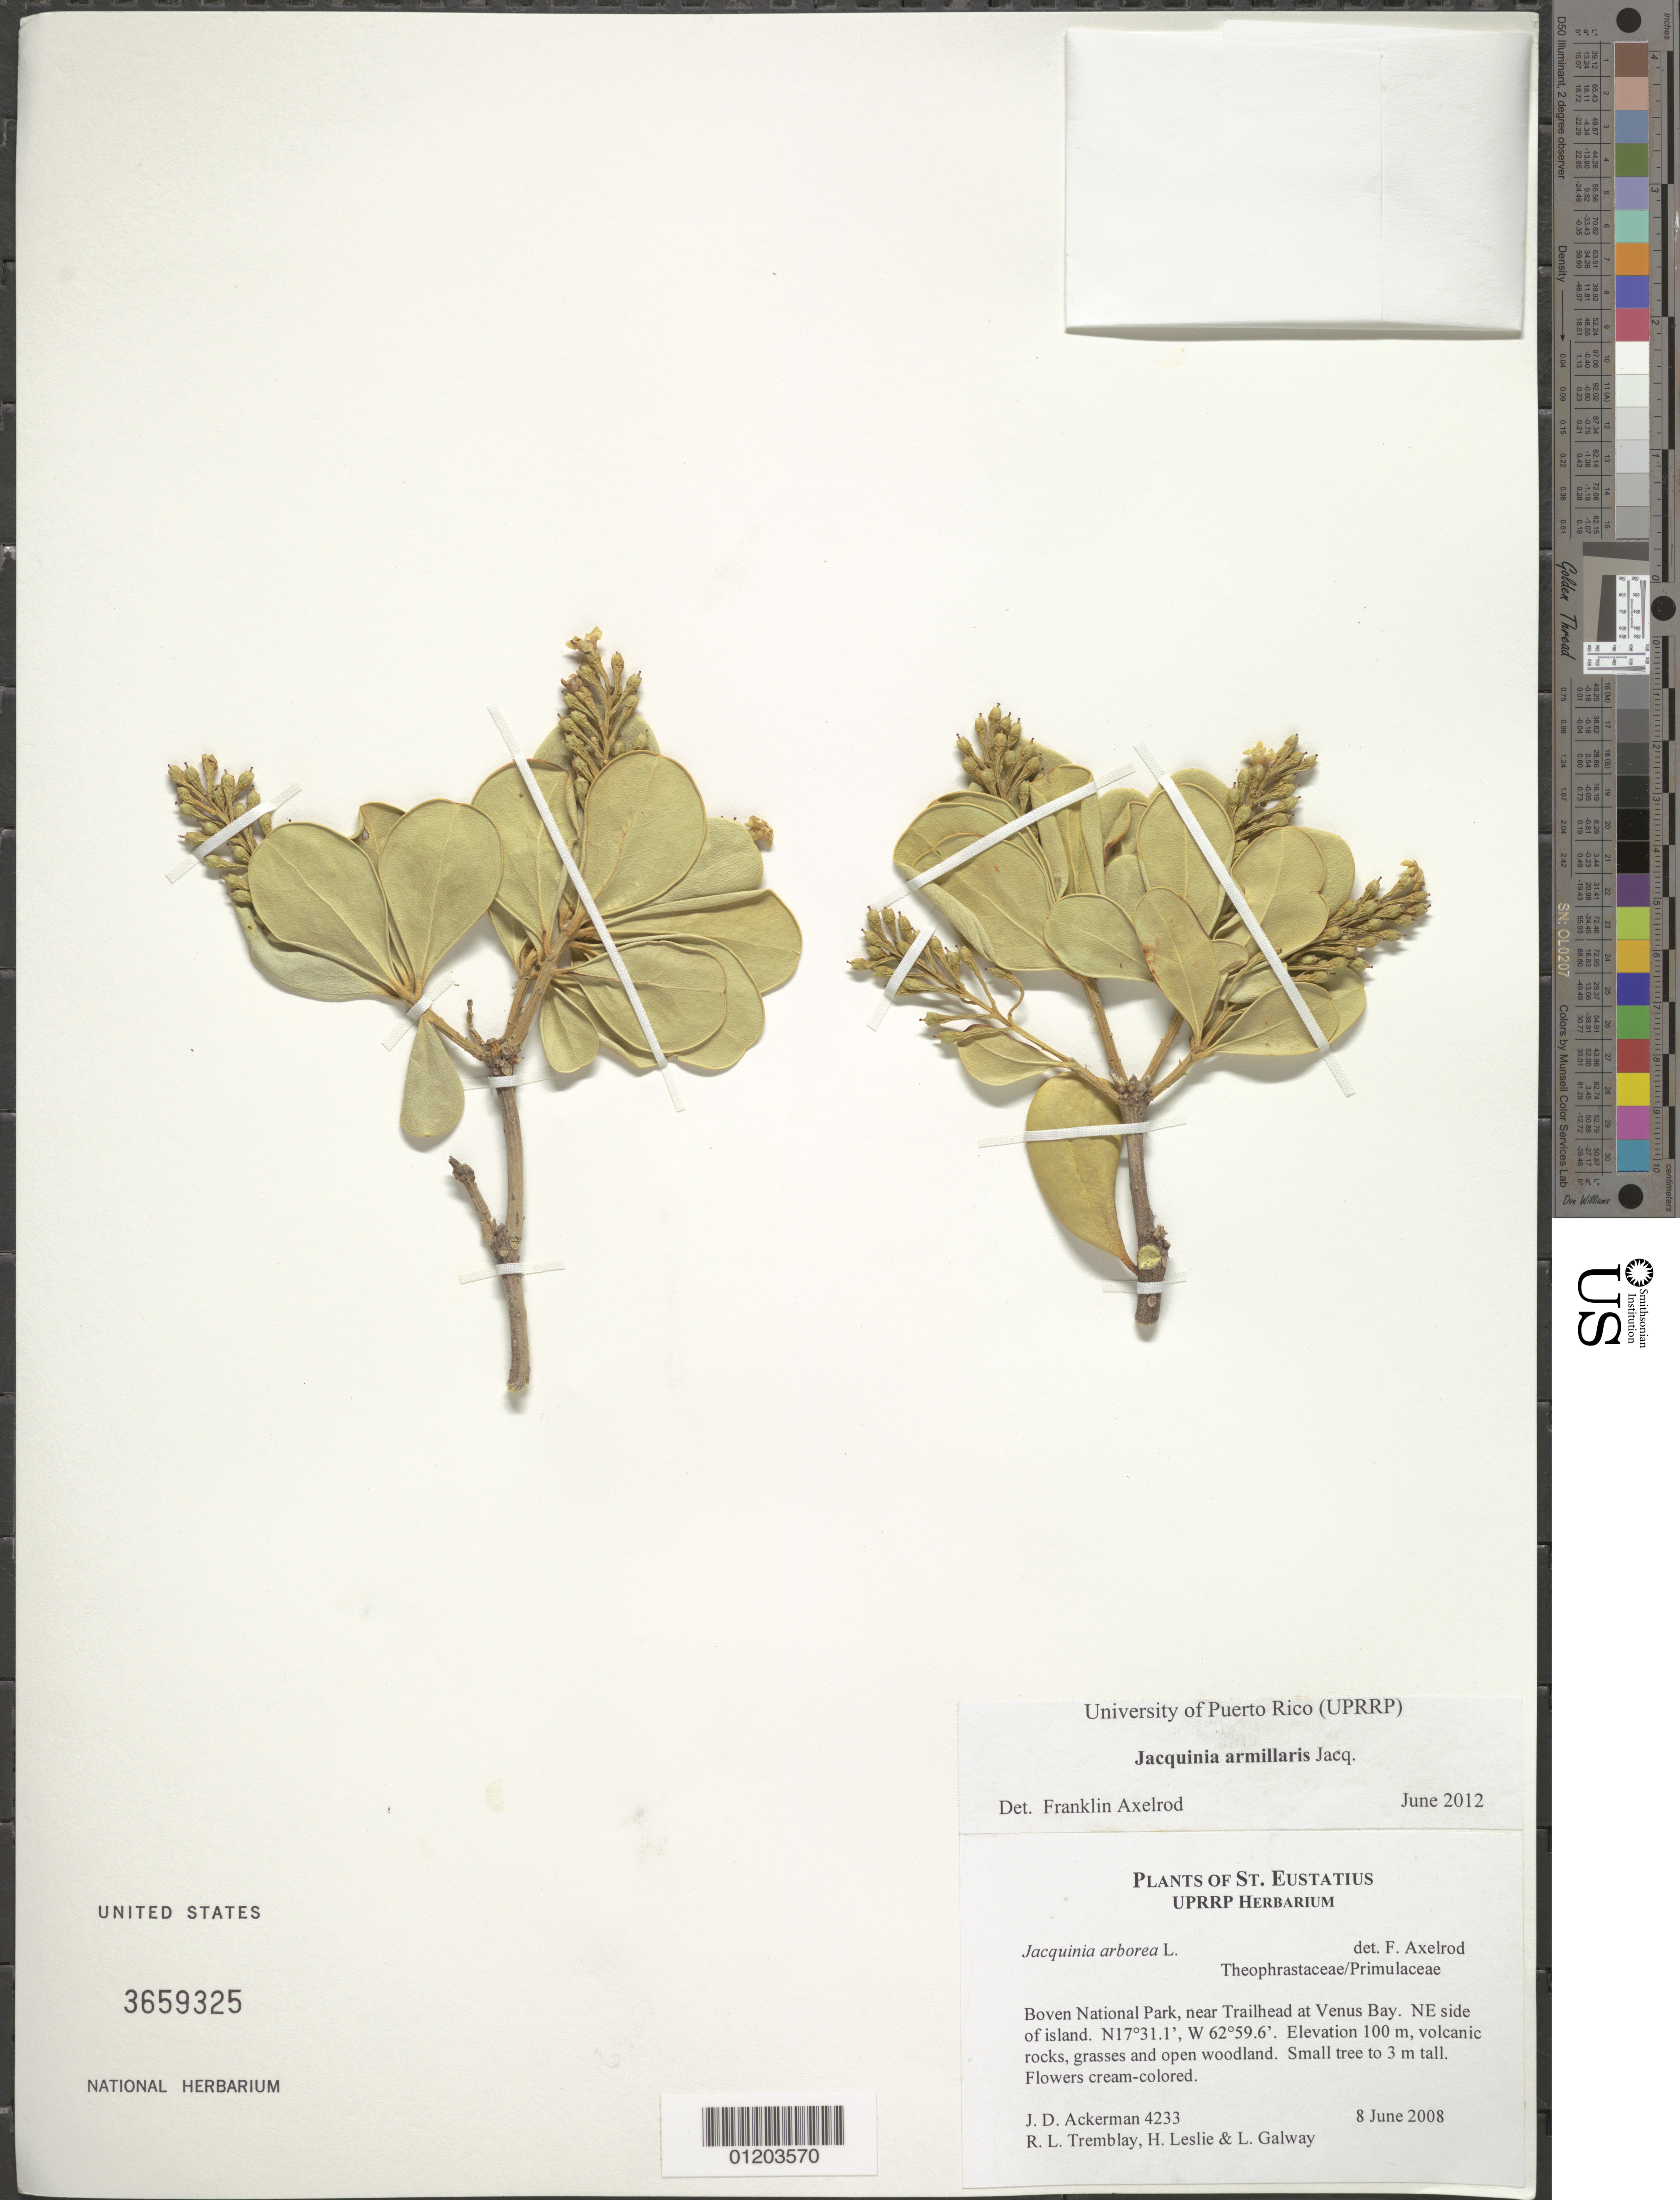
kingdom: Plantae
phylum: Tracheophyta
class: Magnoliopsida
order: Ericales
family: Primulaceae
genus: Jacquinia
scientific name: Jacquinia armillaris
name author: Jacq.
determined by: Axelrod, F. S.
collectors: J. D. Ackerman, R. Tremblay, H. Leslie & L. Galway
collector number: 4233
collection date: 2008-06-08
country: Netherlands Antilles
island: St. Eustatius I.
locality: Boven National Park, near Trailhead at Venus Bay, NE side of island.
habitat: Volcanic rocks, grasses and open woodland.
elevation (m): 100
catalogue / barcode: US 3659325